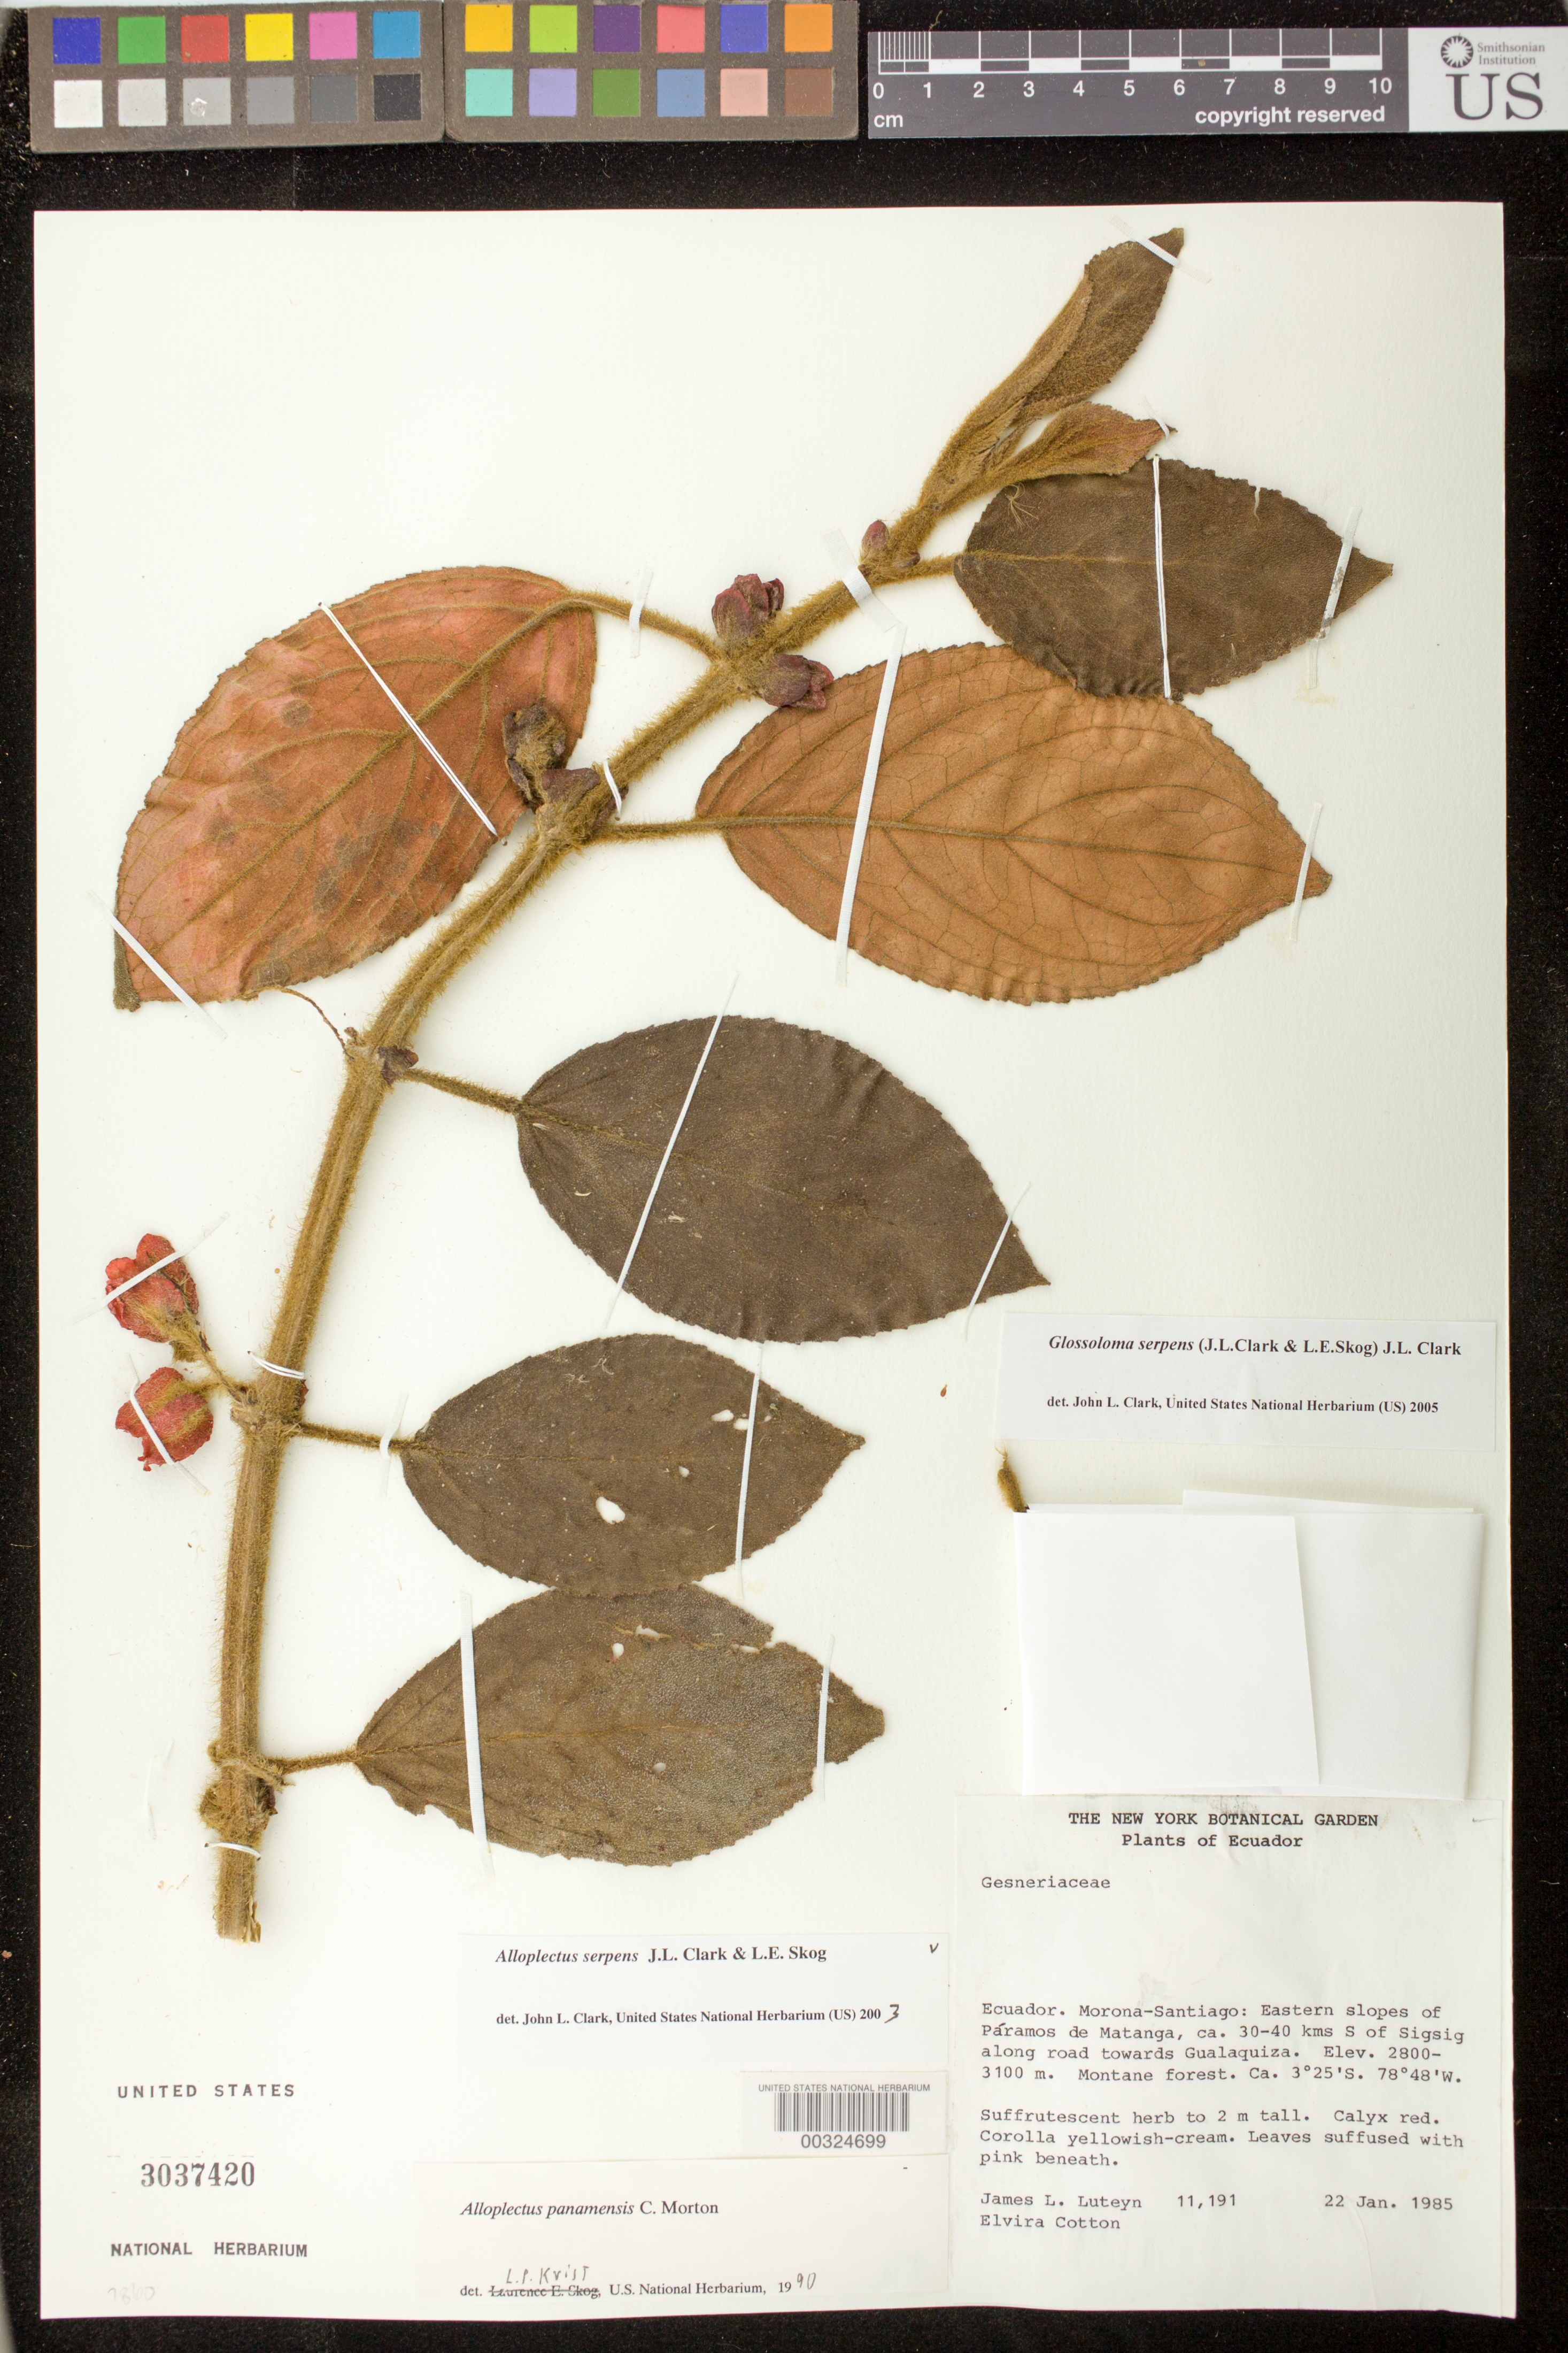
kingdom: Plantae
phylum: Tracheophyta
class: Magnoliopsida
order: Lamiales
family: Gesneriaceae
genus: Glossoloma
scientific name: Glossoloma serpens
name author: (J.L. Clark & L.E. Skog) J.L. Clark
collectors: J. L. Luteyn & E. Cotton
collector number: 11191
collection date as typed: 22 Jan 1985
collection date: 1985-01-22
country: Ecuador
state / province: Morona-Santiago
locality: Eastern slopes of Paramos de Matanga, ca 30-40 km S of Sigsig along road towards Gualaquiza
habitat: Montane forest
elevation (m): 2800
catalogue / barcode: US 3037420